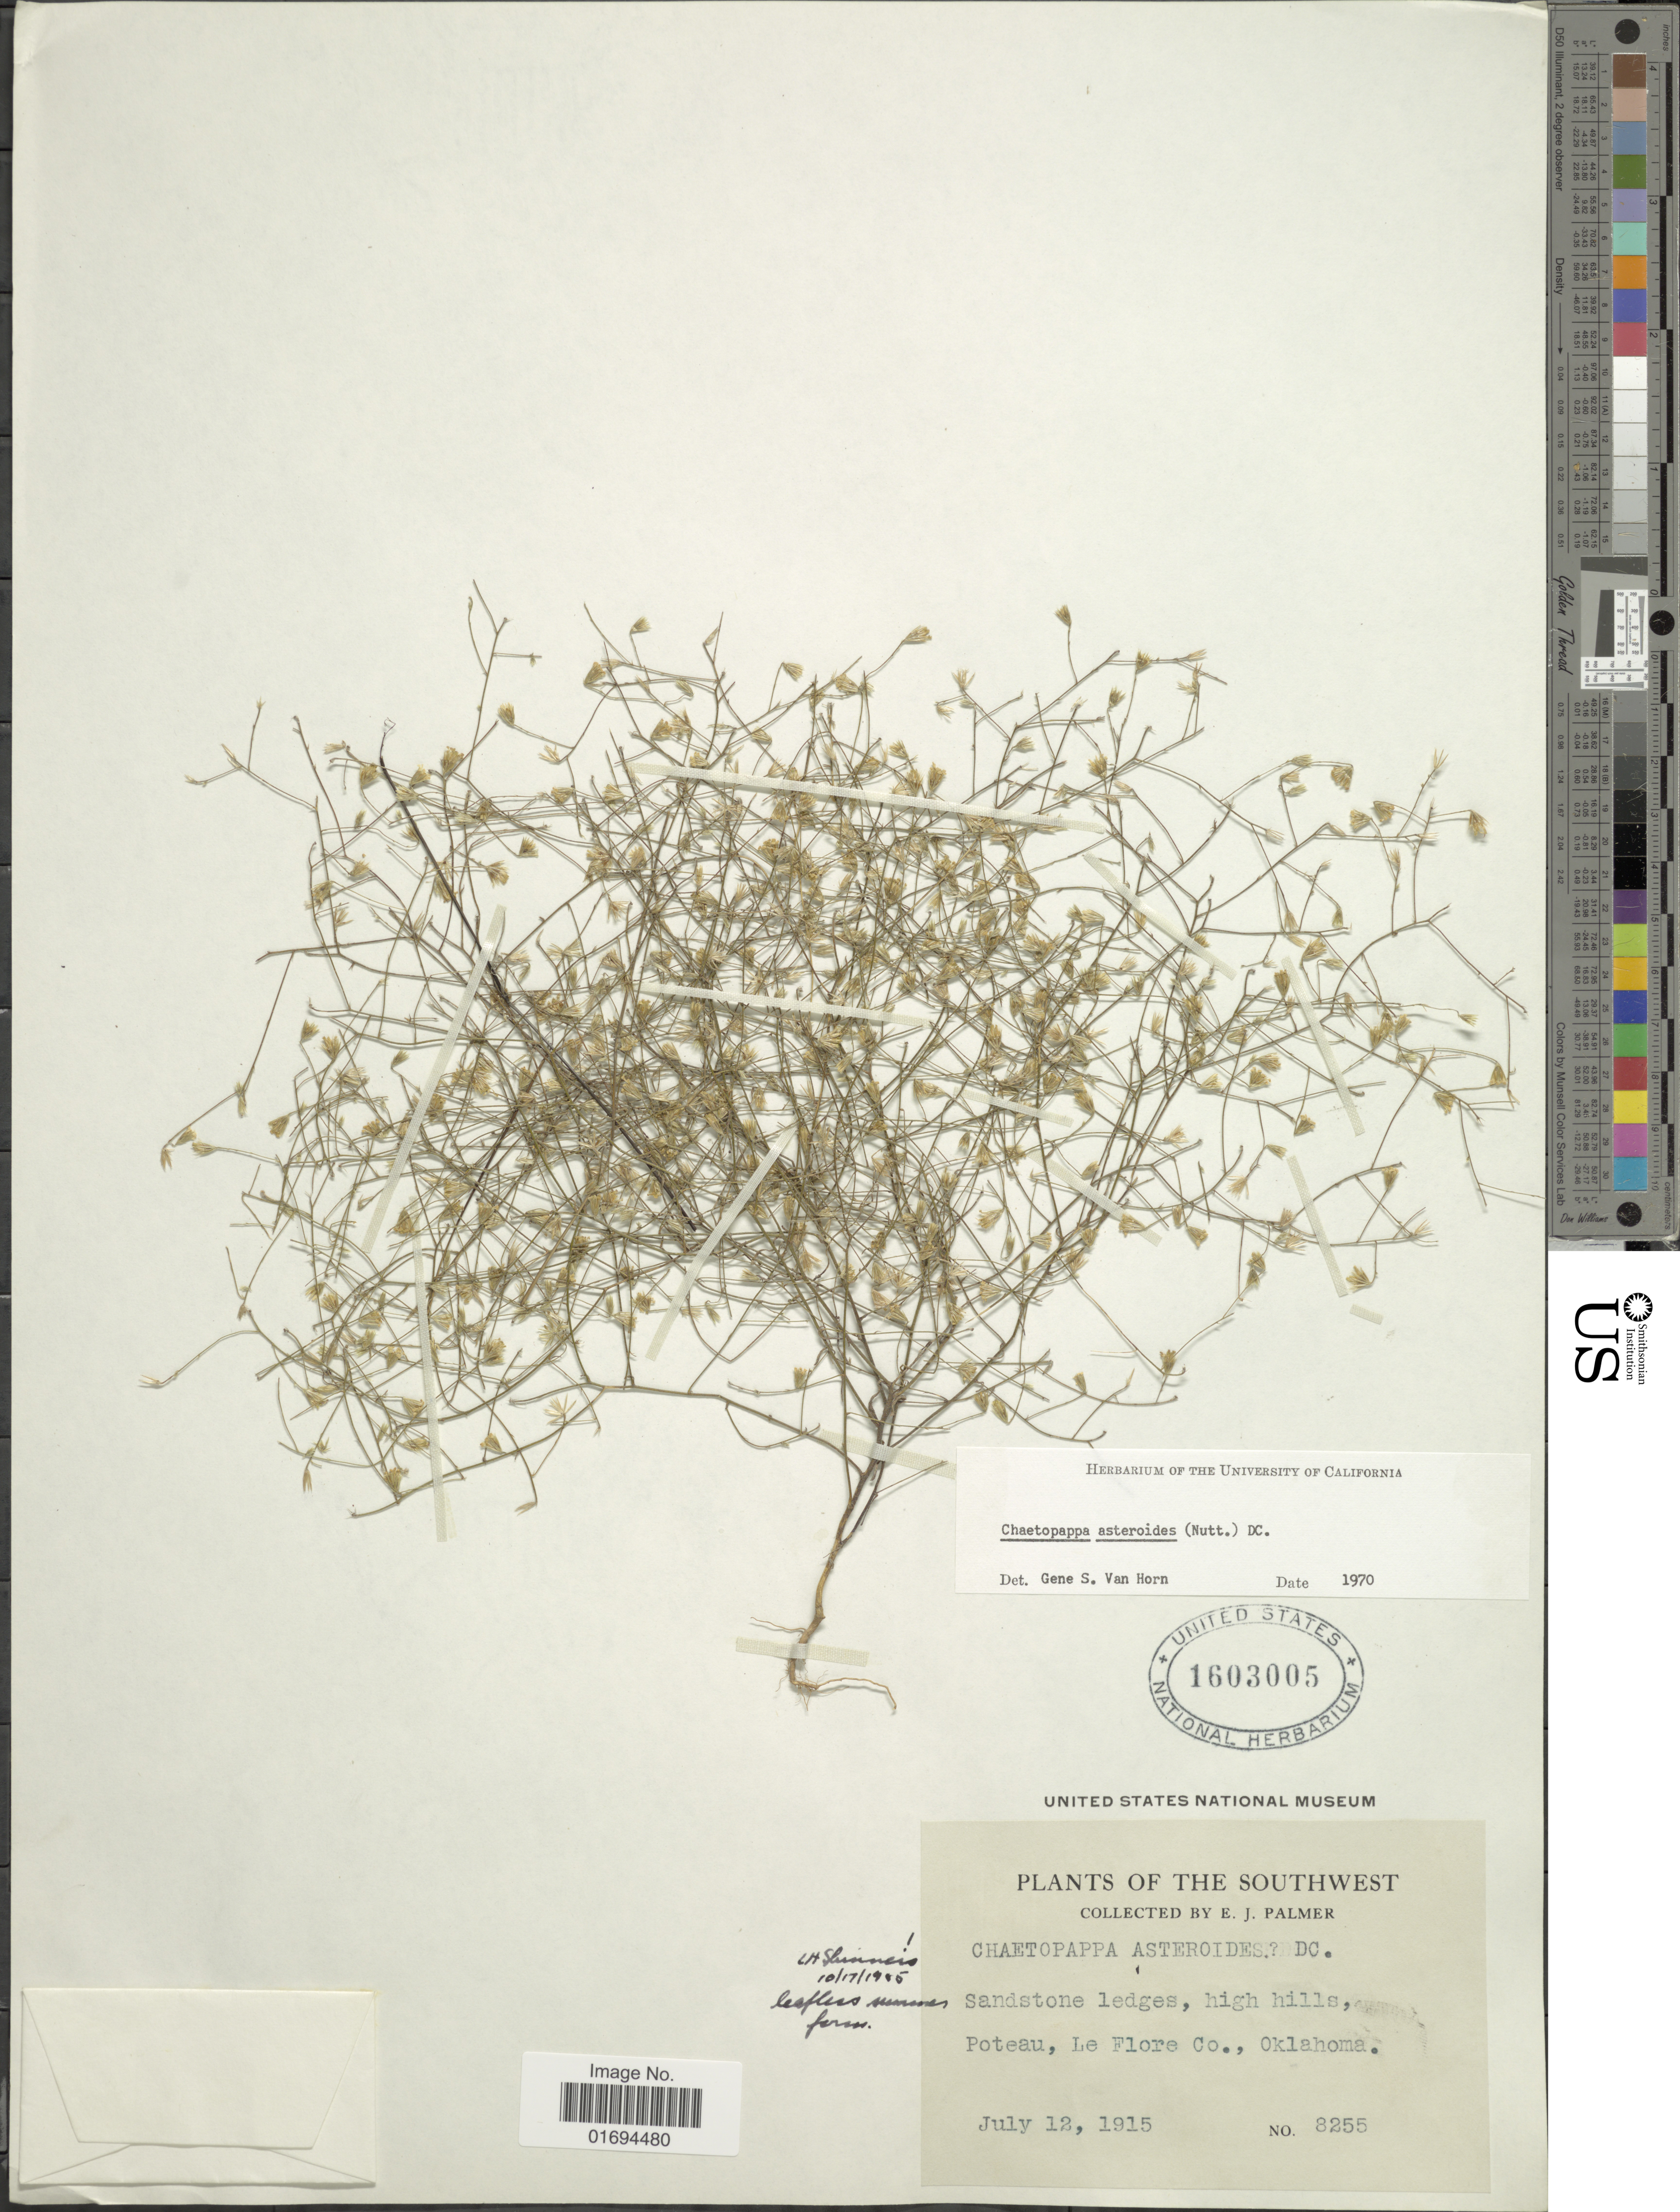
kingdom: Plantae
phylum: Tracheophyta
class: Magnoliopsida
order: Asterales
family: Asteraceae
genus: Chaetopappa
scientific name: Chaetopappa asteroides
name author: (Nutt.) DC.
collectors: J. E. Palmér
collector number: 8255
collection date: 1915-07-12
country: United States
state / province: Oklahoma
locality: Southwest, Poteau, Le Flore Co., Oklahoma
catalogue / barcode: US 1603005